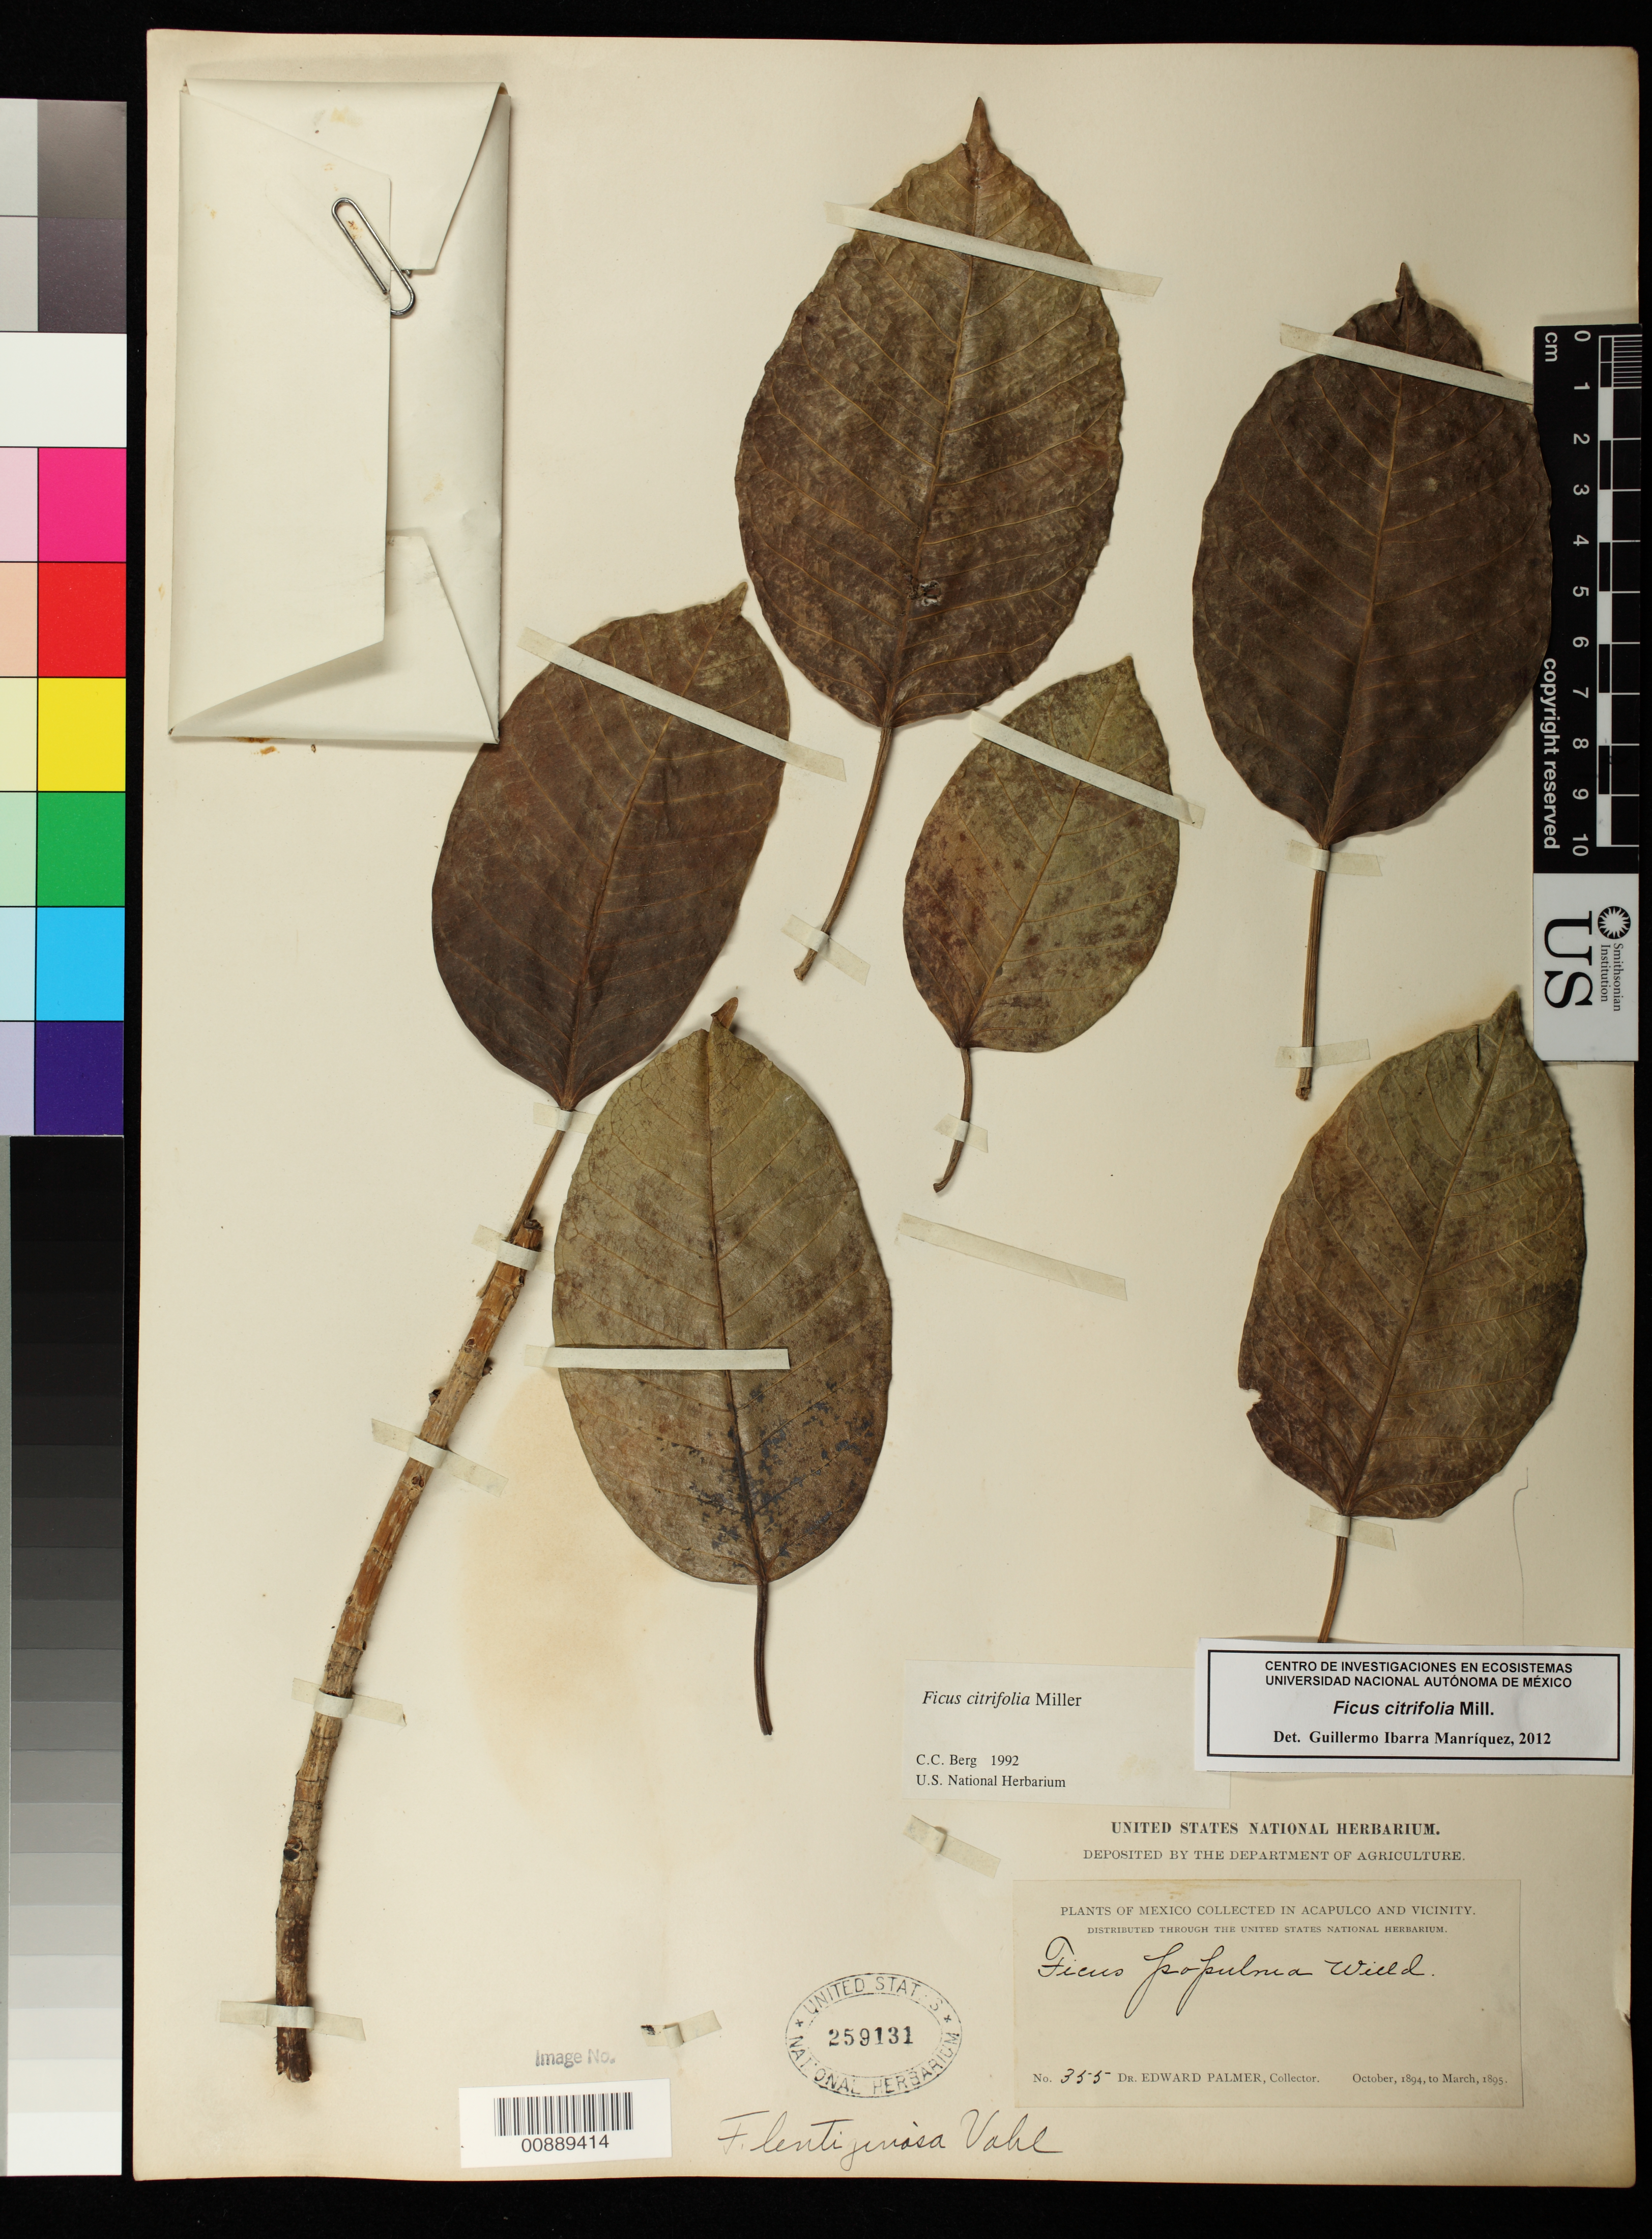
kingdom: Plantae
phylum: Tracheophyta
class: Magnoliopsida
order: Rosales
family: Moraceae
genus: Ficus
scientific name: Ficus citrifolia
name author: Mill.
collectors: E. Palmer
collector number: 355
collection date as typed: Oct 1894 to -- Mar 1895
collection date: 1894-10/1895-03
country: Mexico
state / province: Guerrero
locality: Acapulco, Guerrero and vicinity.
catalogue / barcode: US 259131